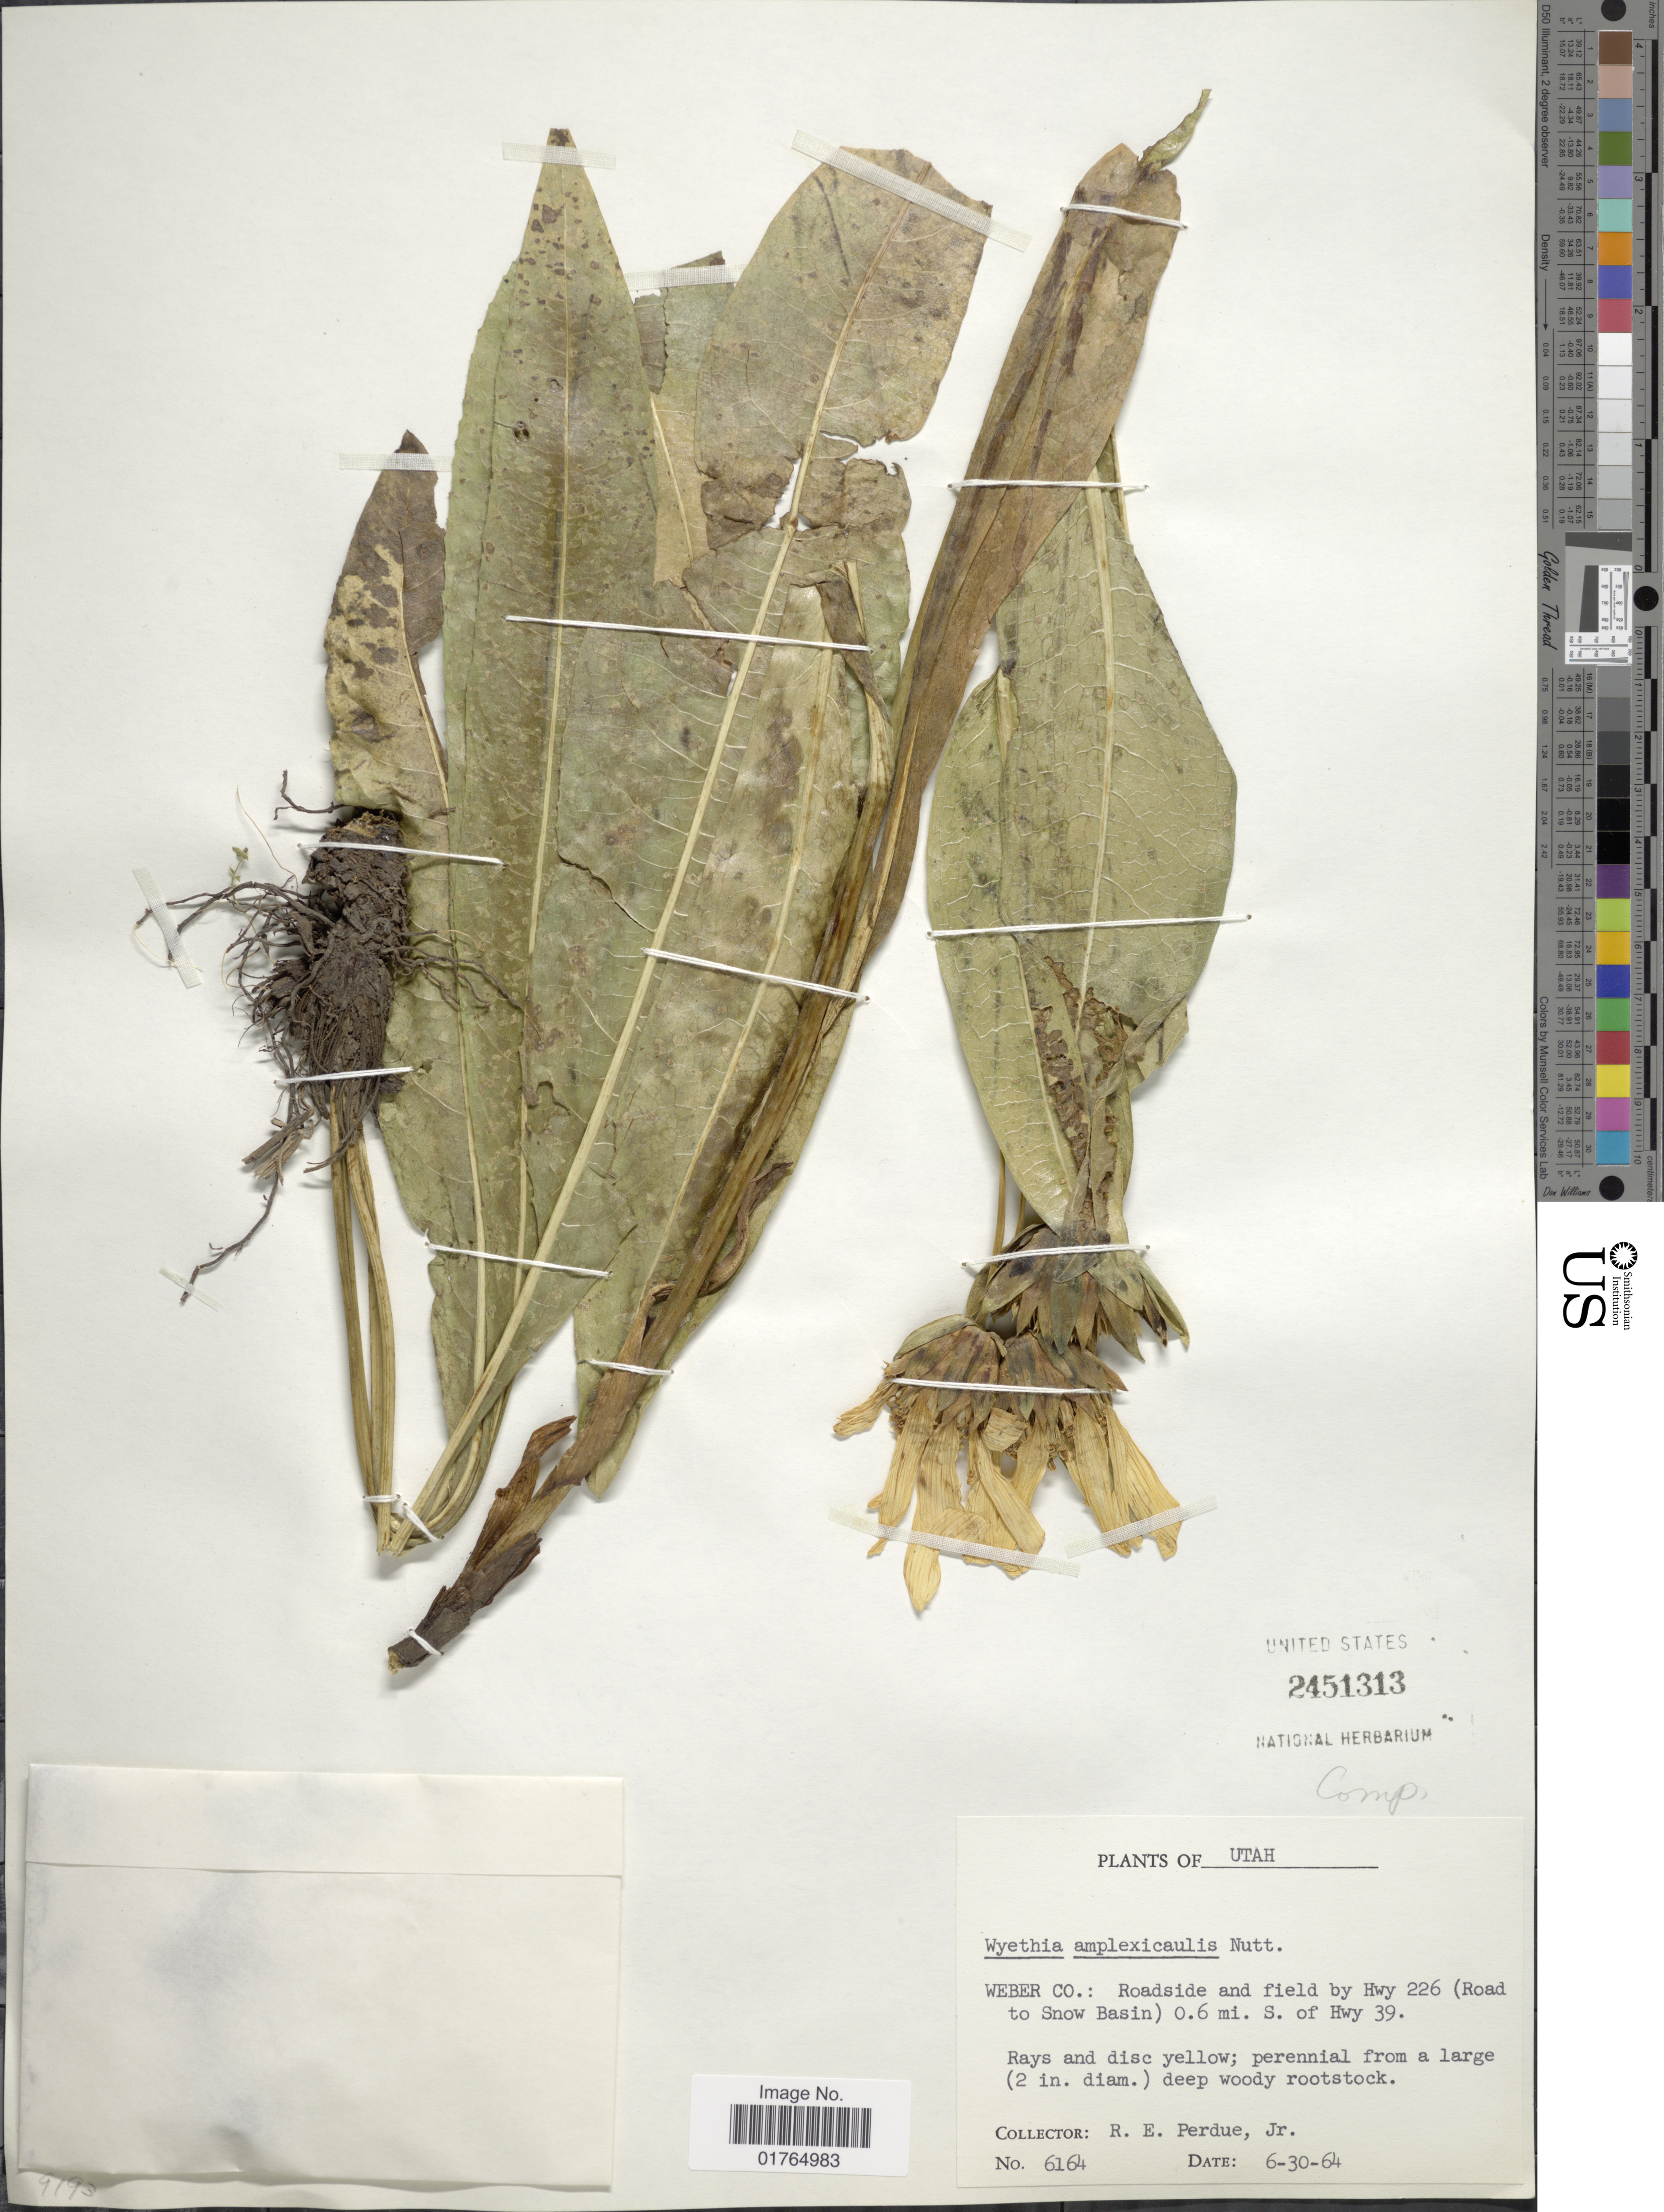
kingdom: Plantae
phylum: Tracheophyta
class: Magnoliopsida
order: Asterales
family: Asteraceae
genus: Wyethia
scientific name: Wyethia amplexicaulis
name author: Nutt.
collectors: R. E. Perdue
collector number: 6164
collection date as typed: Transcribed d/m/y: 30/6/64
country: United States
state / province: Utah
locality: Weber Co., Roadside and field by Hwy 226 (Road to Snow Basin) 0.6 mi S of Hwy 39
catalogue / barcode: US 2451313